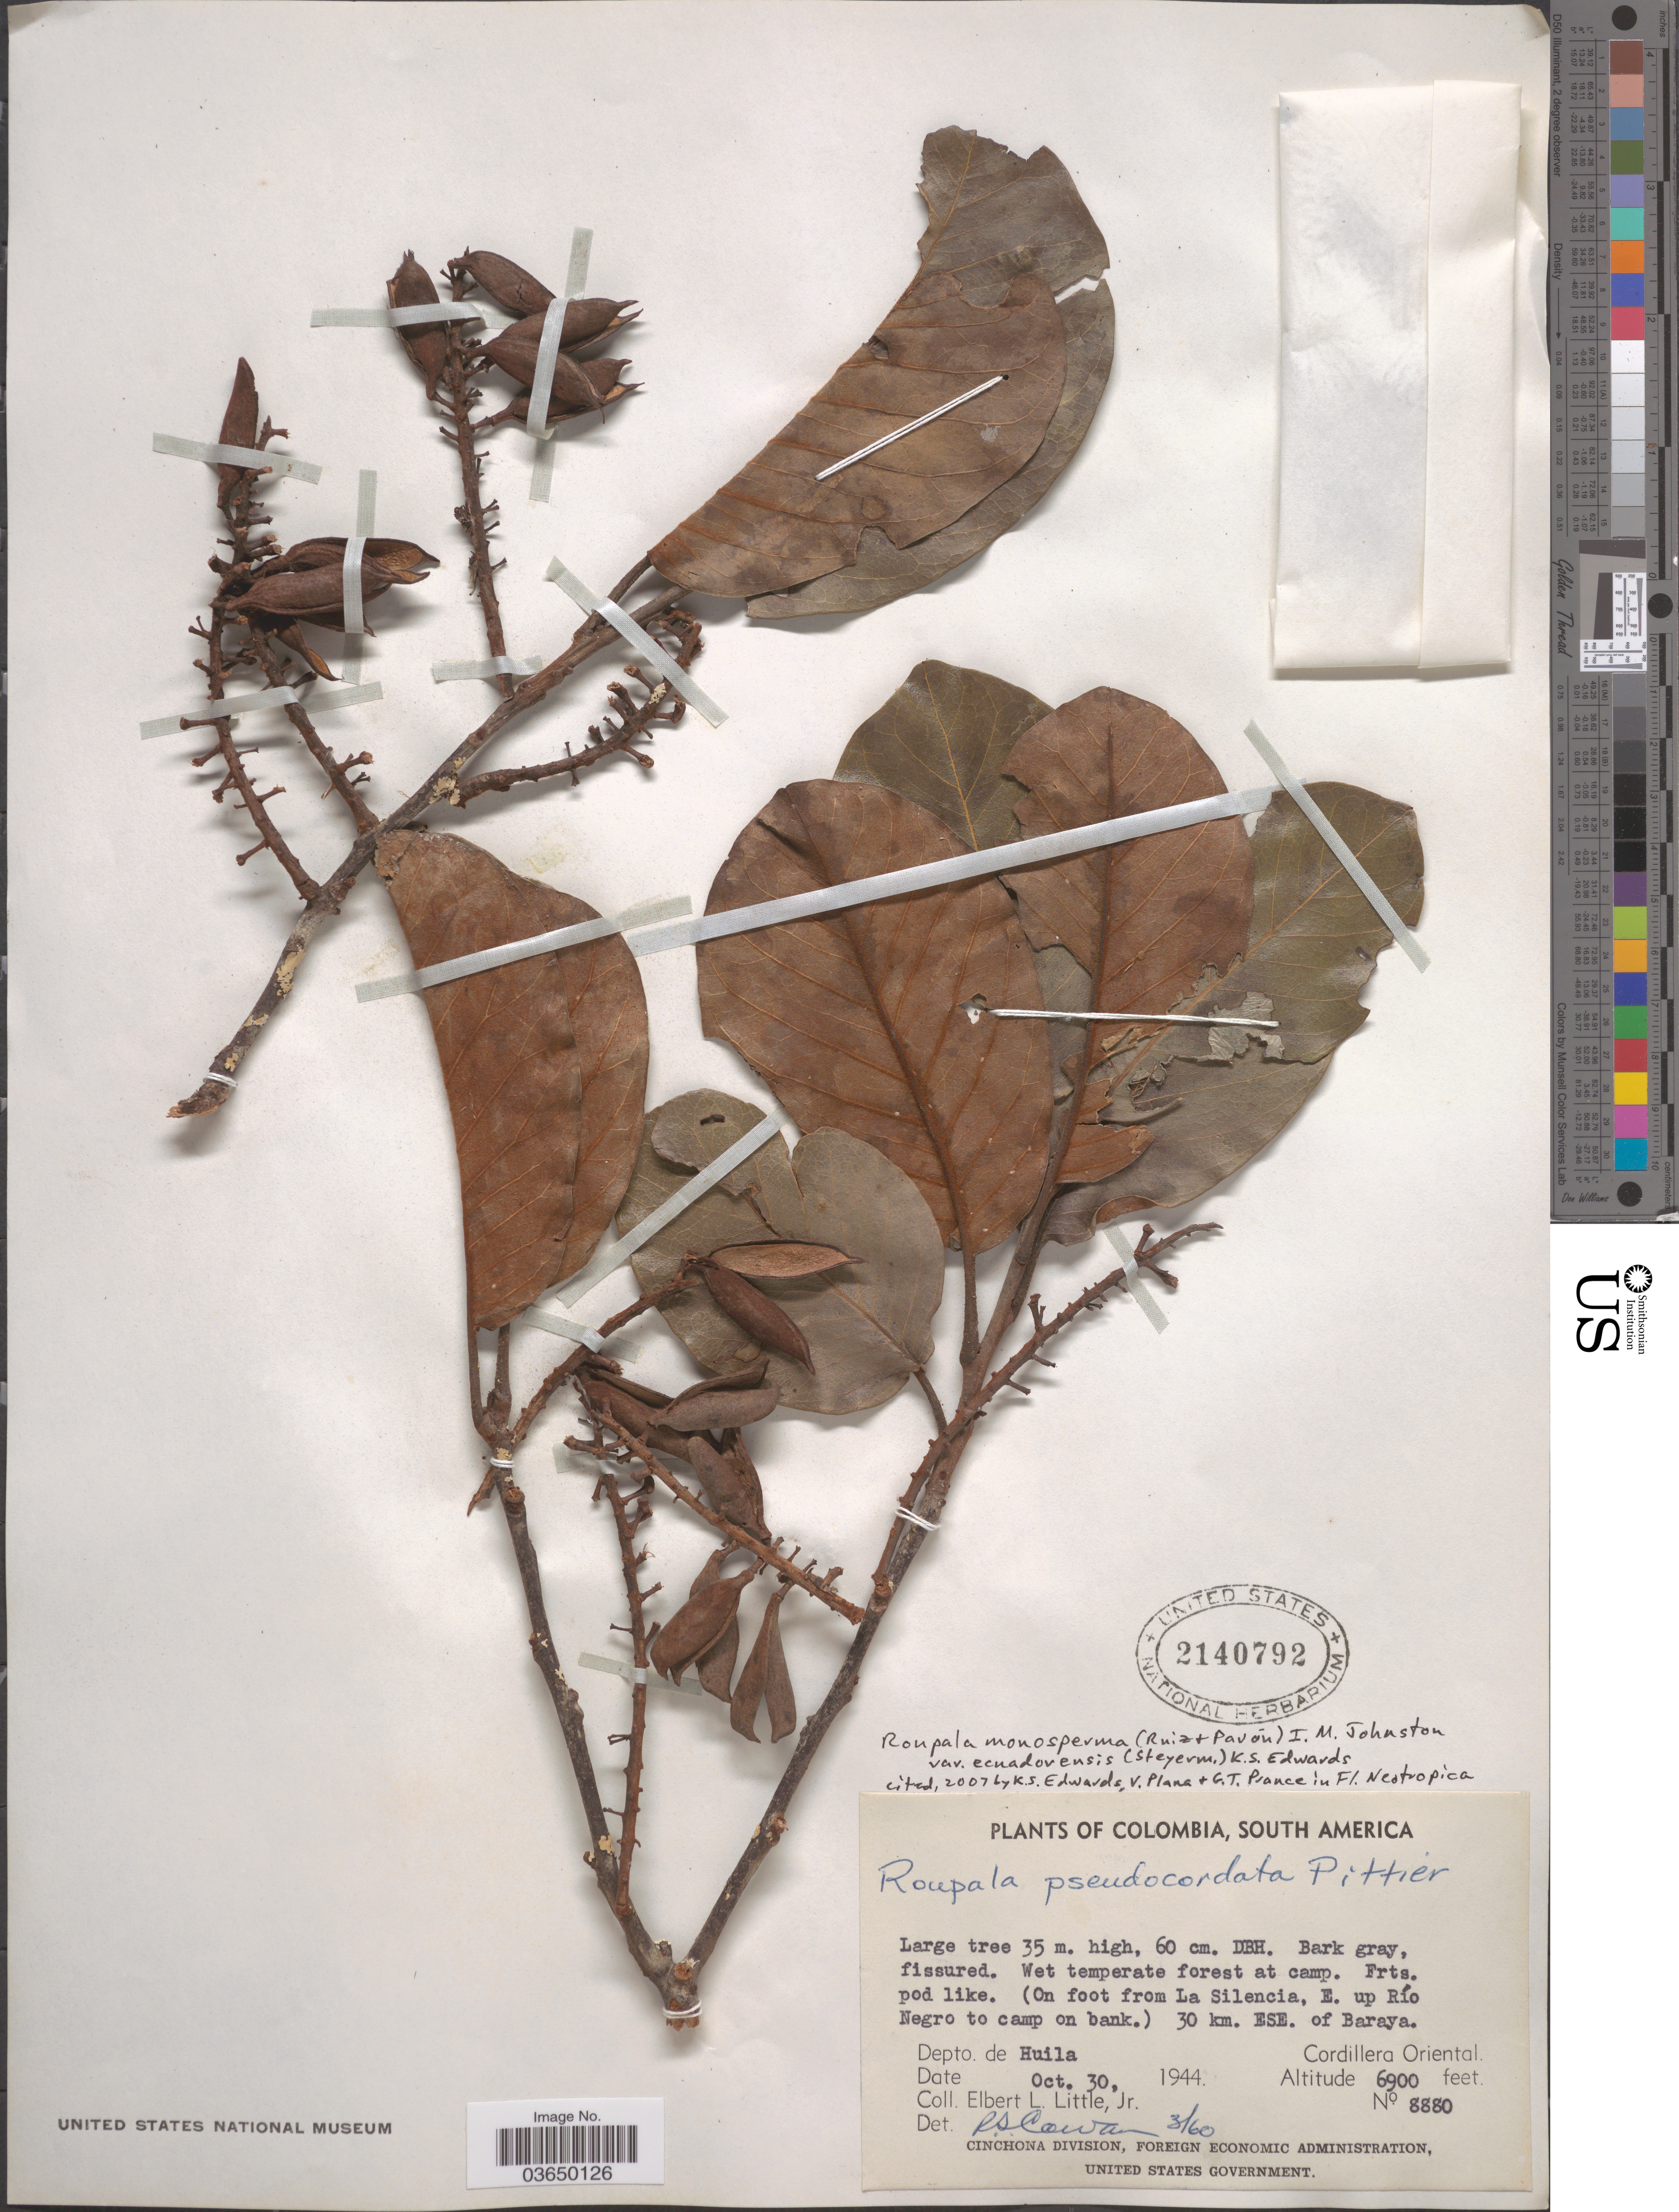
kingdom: Plantae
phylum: Tracheophyta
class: Magnoliopsida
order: Proteales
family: Proteaceae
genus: Roupala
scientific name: Roupala monosperma var. ecuadorensis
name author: (Steyerm.) K.S. Edwards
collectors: E. L. Little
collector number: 8880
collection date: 1944-10-30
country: Colombia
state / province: Huila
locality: (On foot from La Silencia, E. up Río Negro to camp on bank.) 30 km. ESE. of Baraya. Cordillera Oriental.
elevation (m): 2103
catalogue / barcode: US 2140792